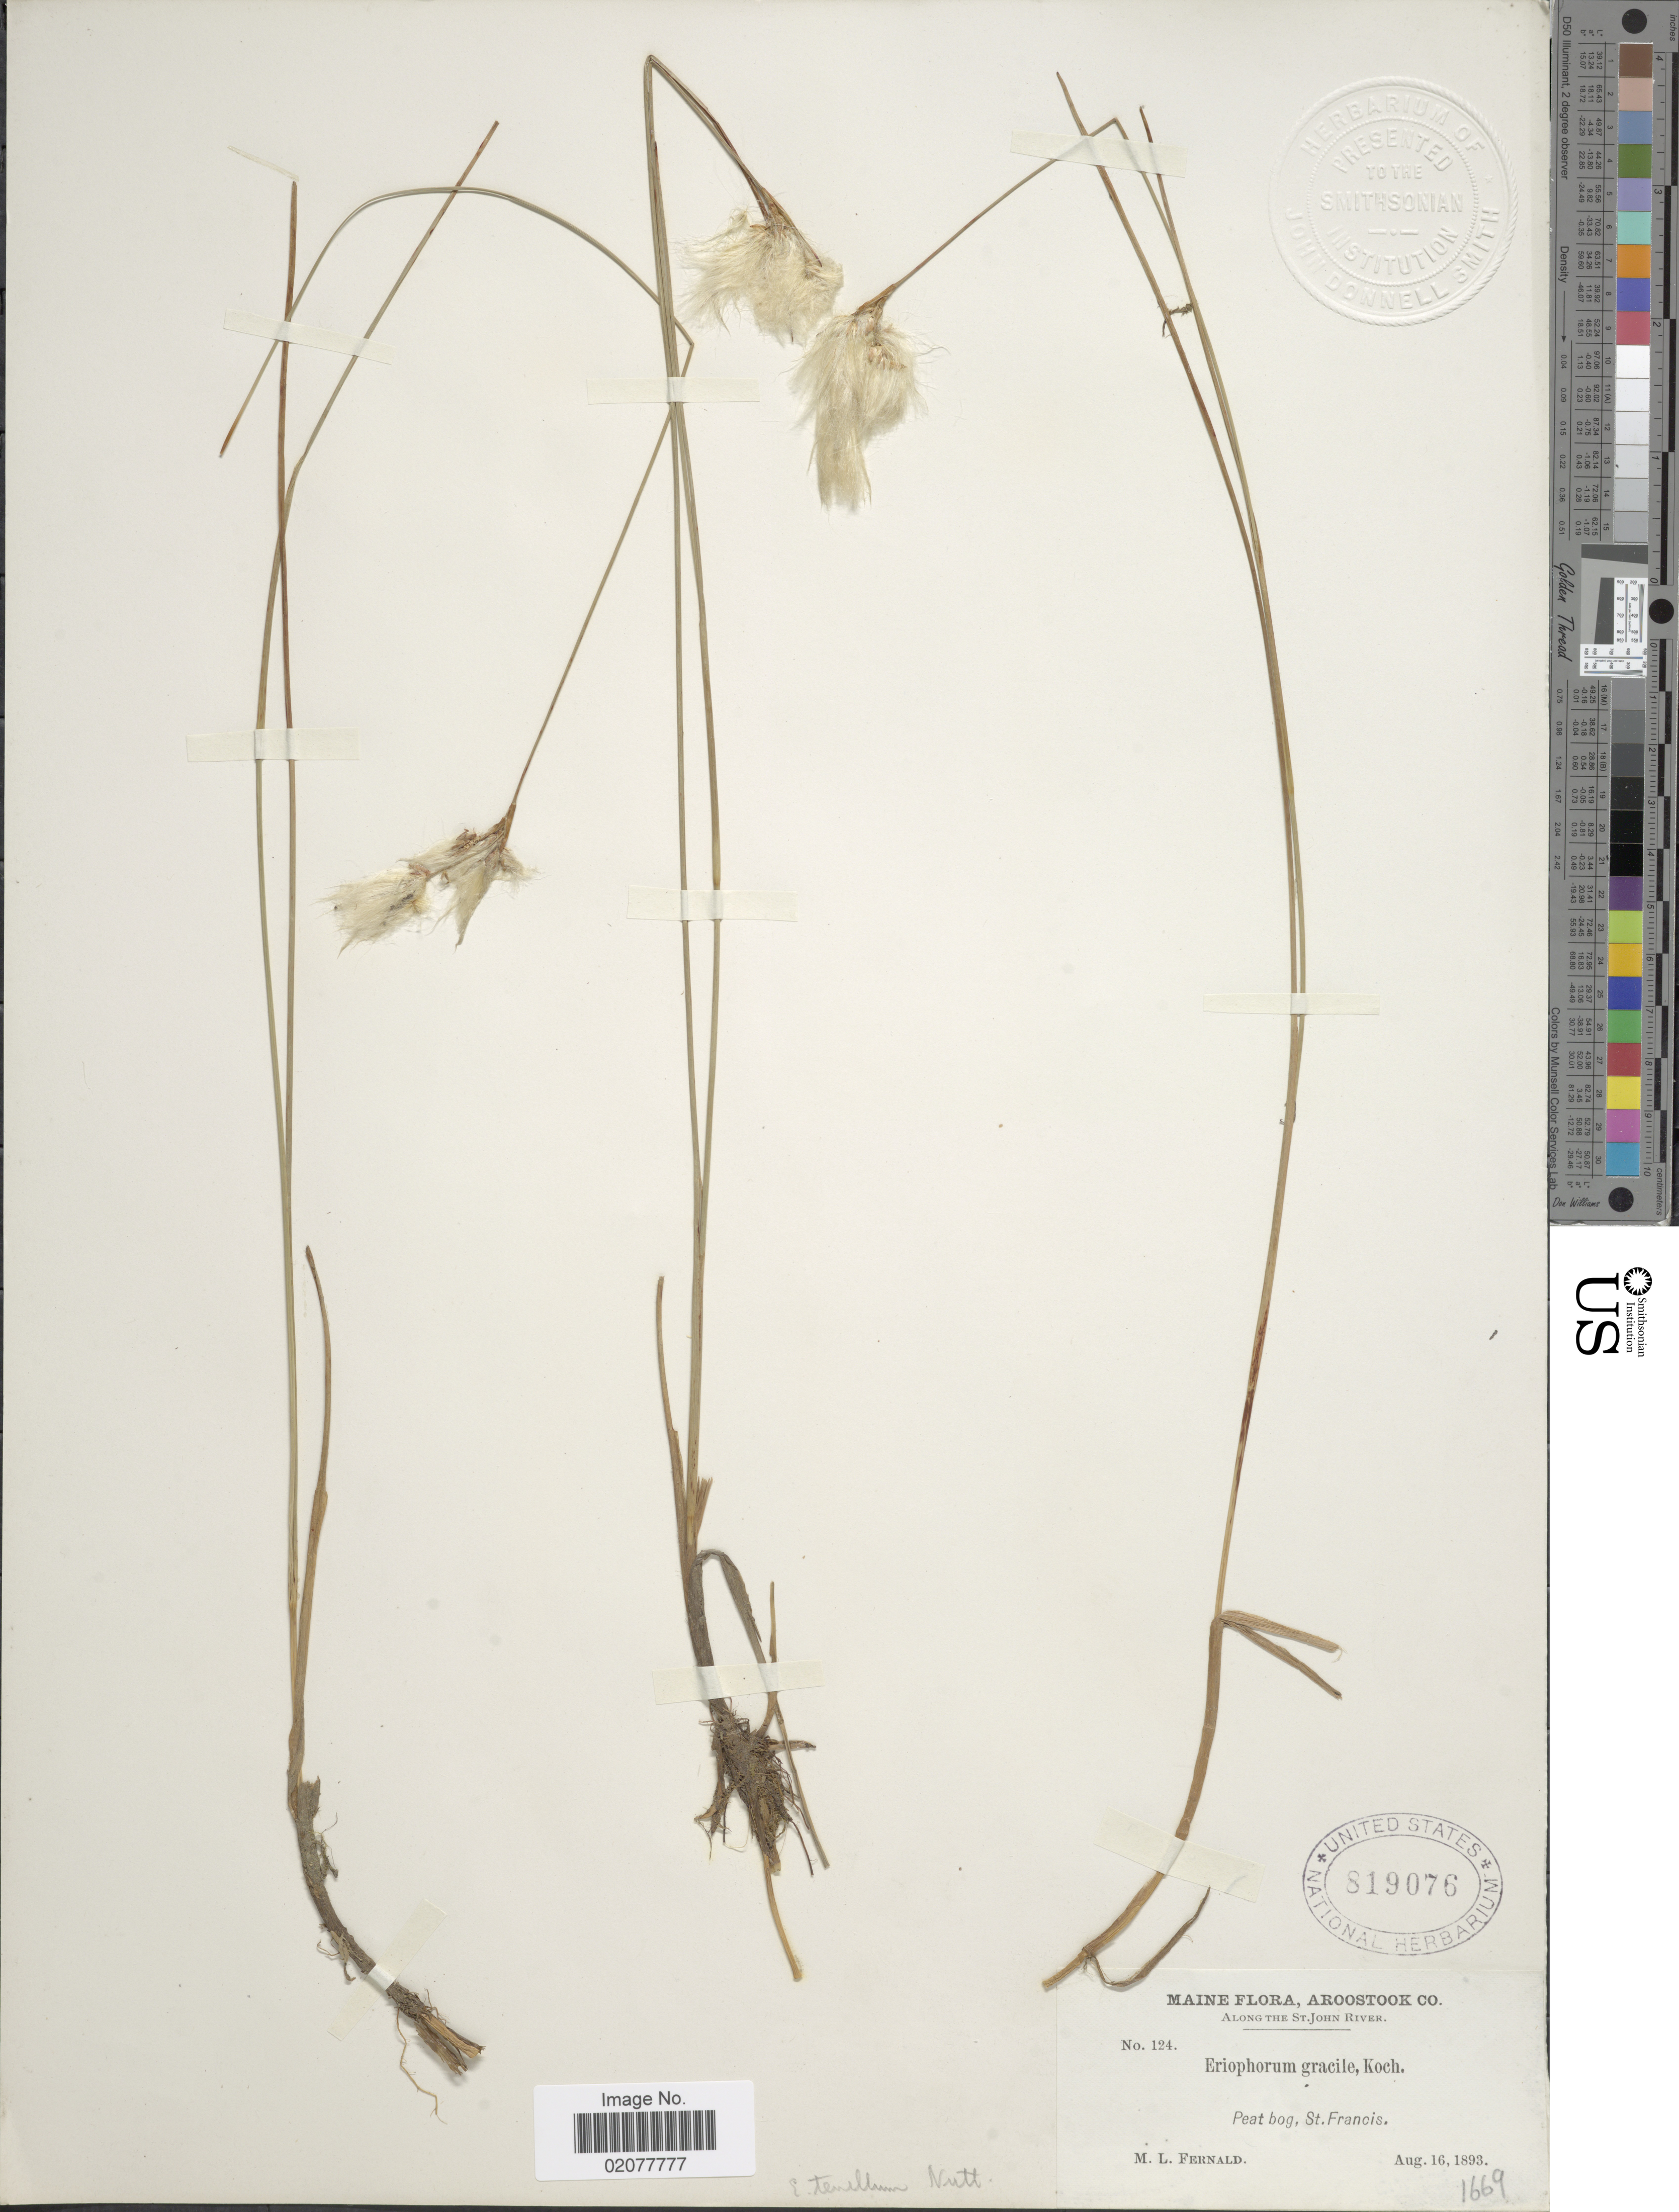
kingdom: Plantae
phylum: Tracheophyta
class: Liliopsida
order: Poales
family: Cyperaceae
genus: Eriophorum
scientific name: Eriophorum tenellum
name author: Nutt.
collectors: M. L. Fernald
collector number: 124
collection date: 1893-08-16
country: United States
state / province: Maine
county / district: Aroostook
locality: Along the St-John River. Pear bog, St. Francis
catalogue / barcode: US 819076